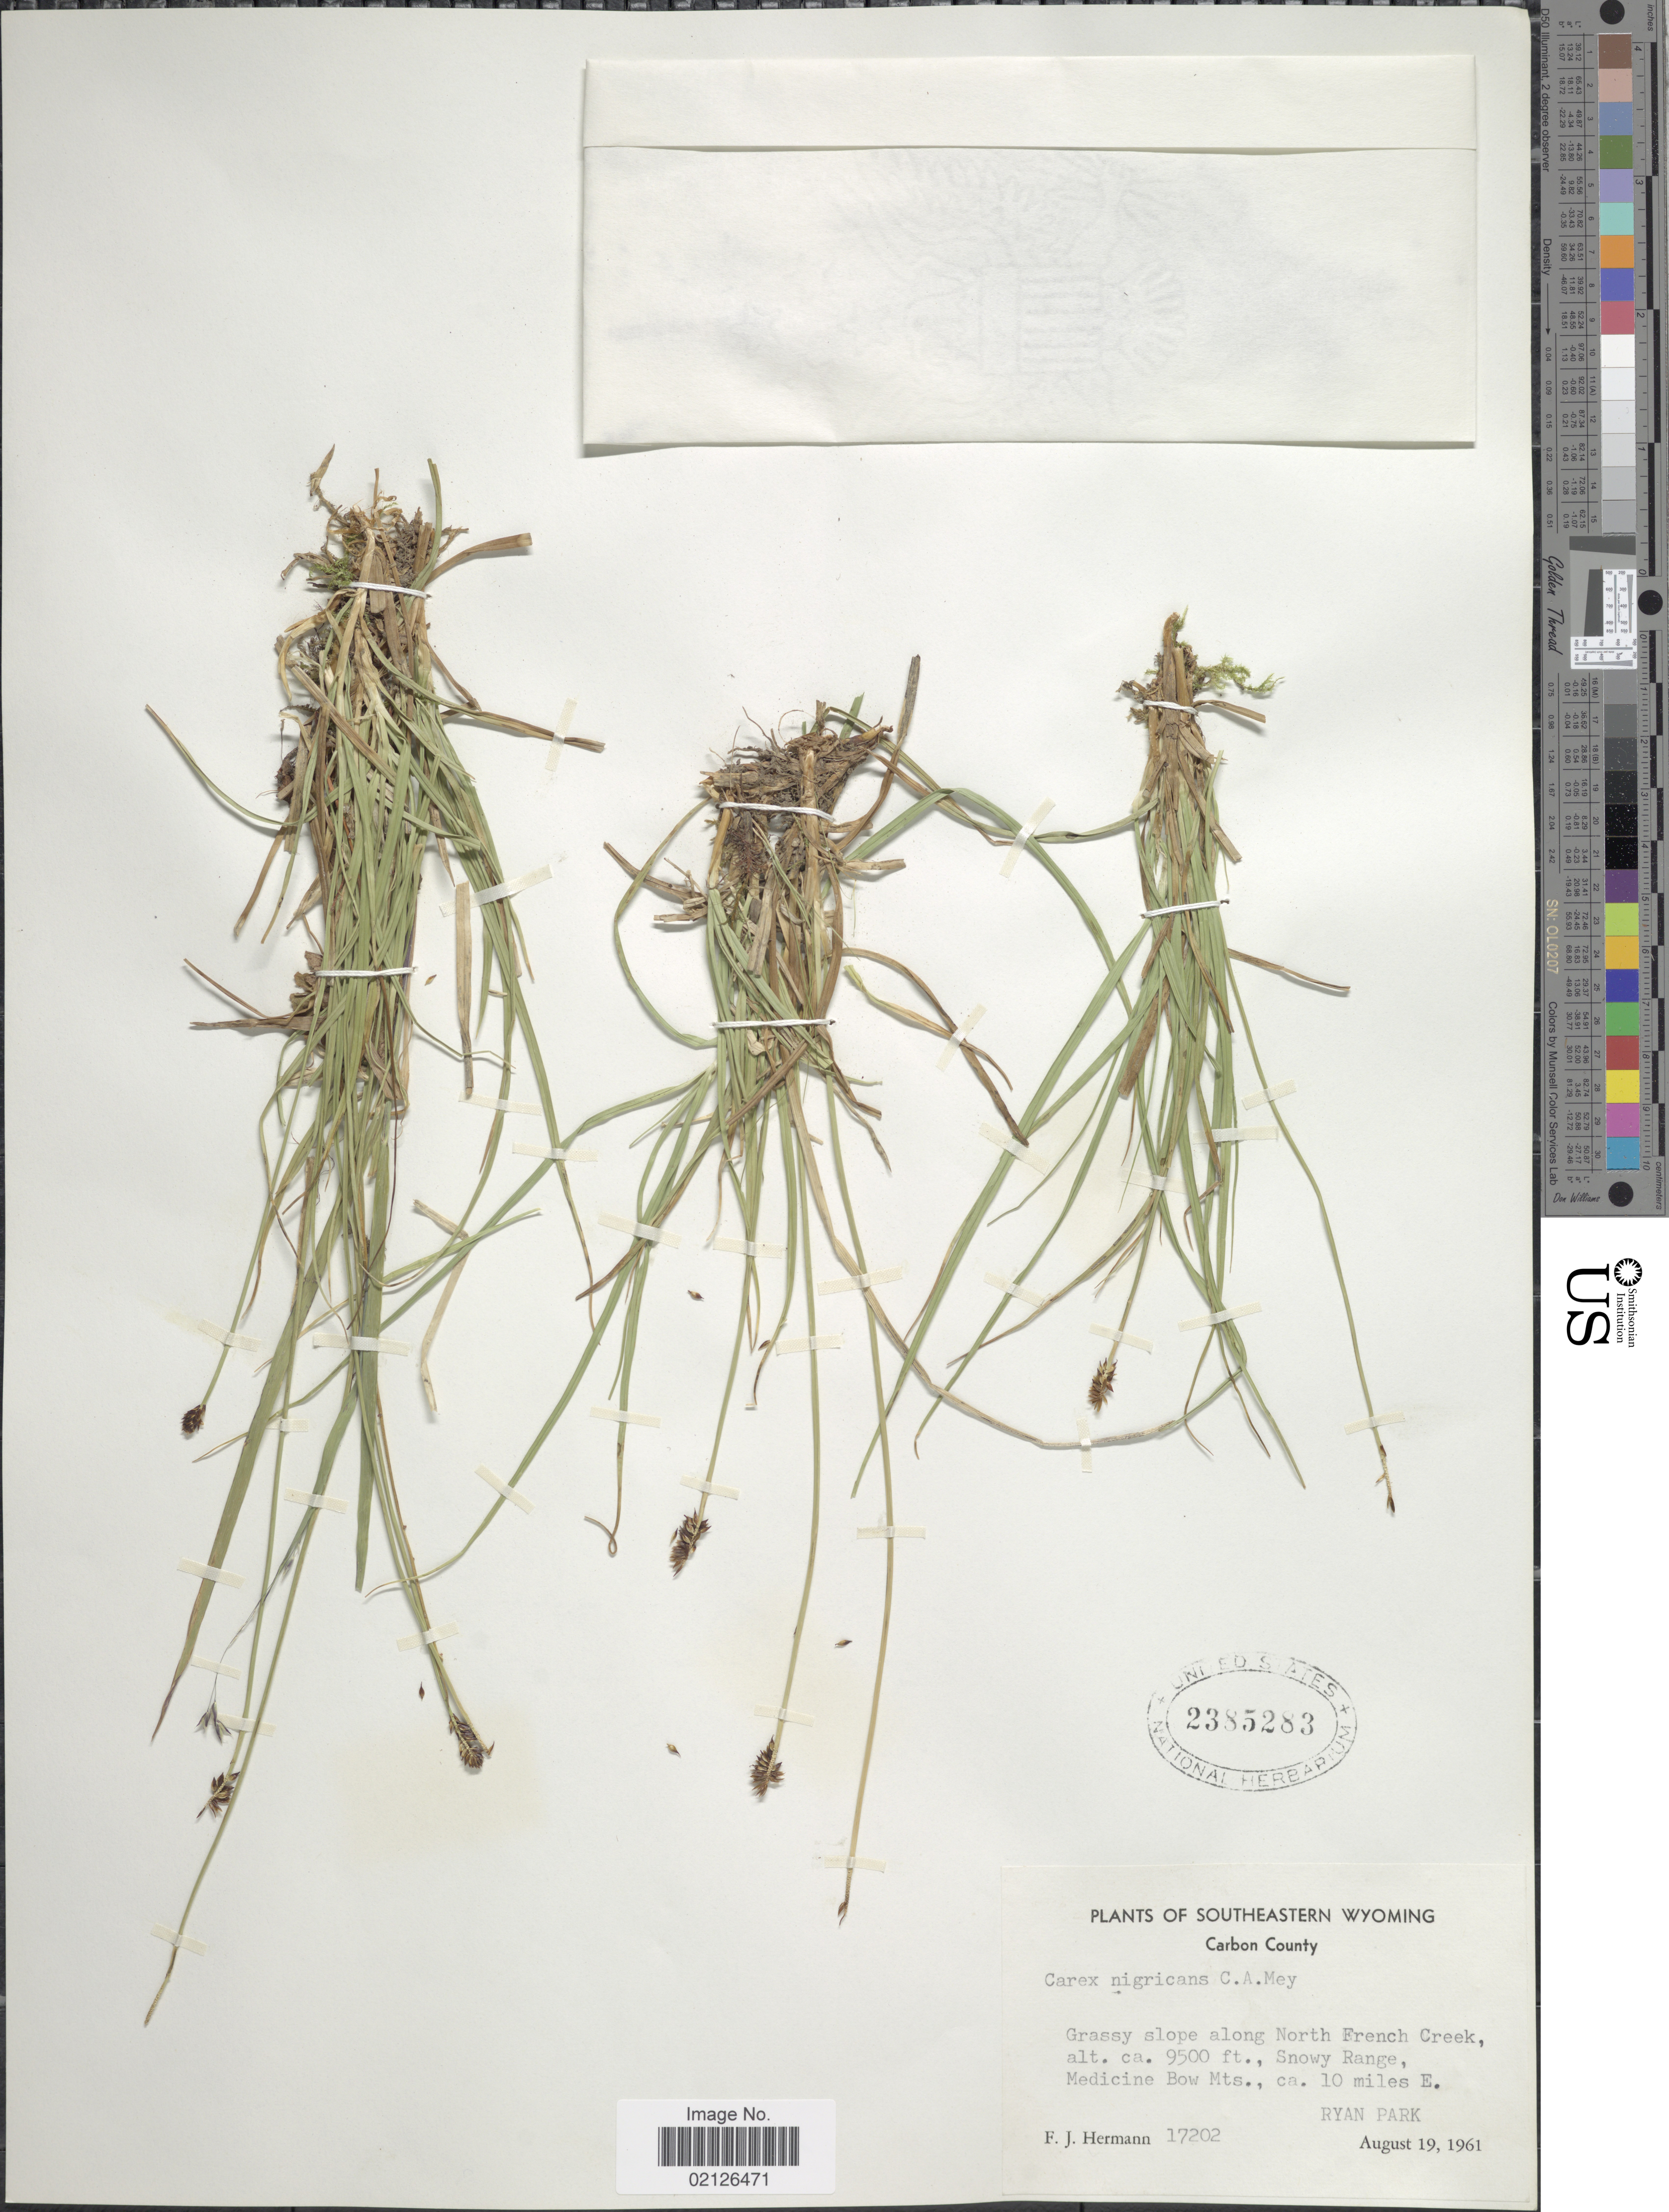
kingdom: Plantae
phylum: Tracheophyta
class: Liliopsida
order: Poales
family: Cyperaceae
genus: Carex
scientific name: Carex nigricans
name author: C.A. Mey.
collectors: F. J. Hermann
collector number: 17202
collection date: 1961-08-19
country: United States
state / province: Wyoming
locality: Southeastern Wyoming, Carbon County, Grassy slope along North French Creek., Snowy Range, Medicine Bow Mts., ca. 10 miles E. Ryan Park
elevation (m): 2896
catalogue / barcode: US 2385283